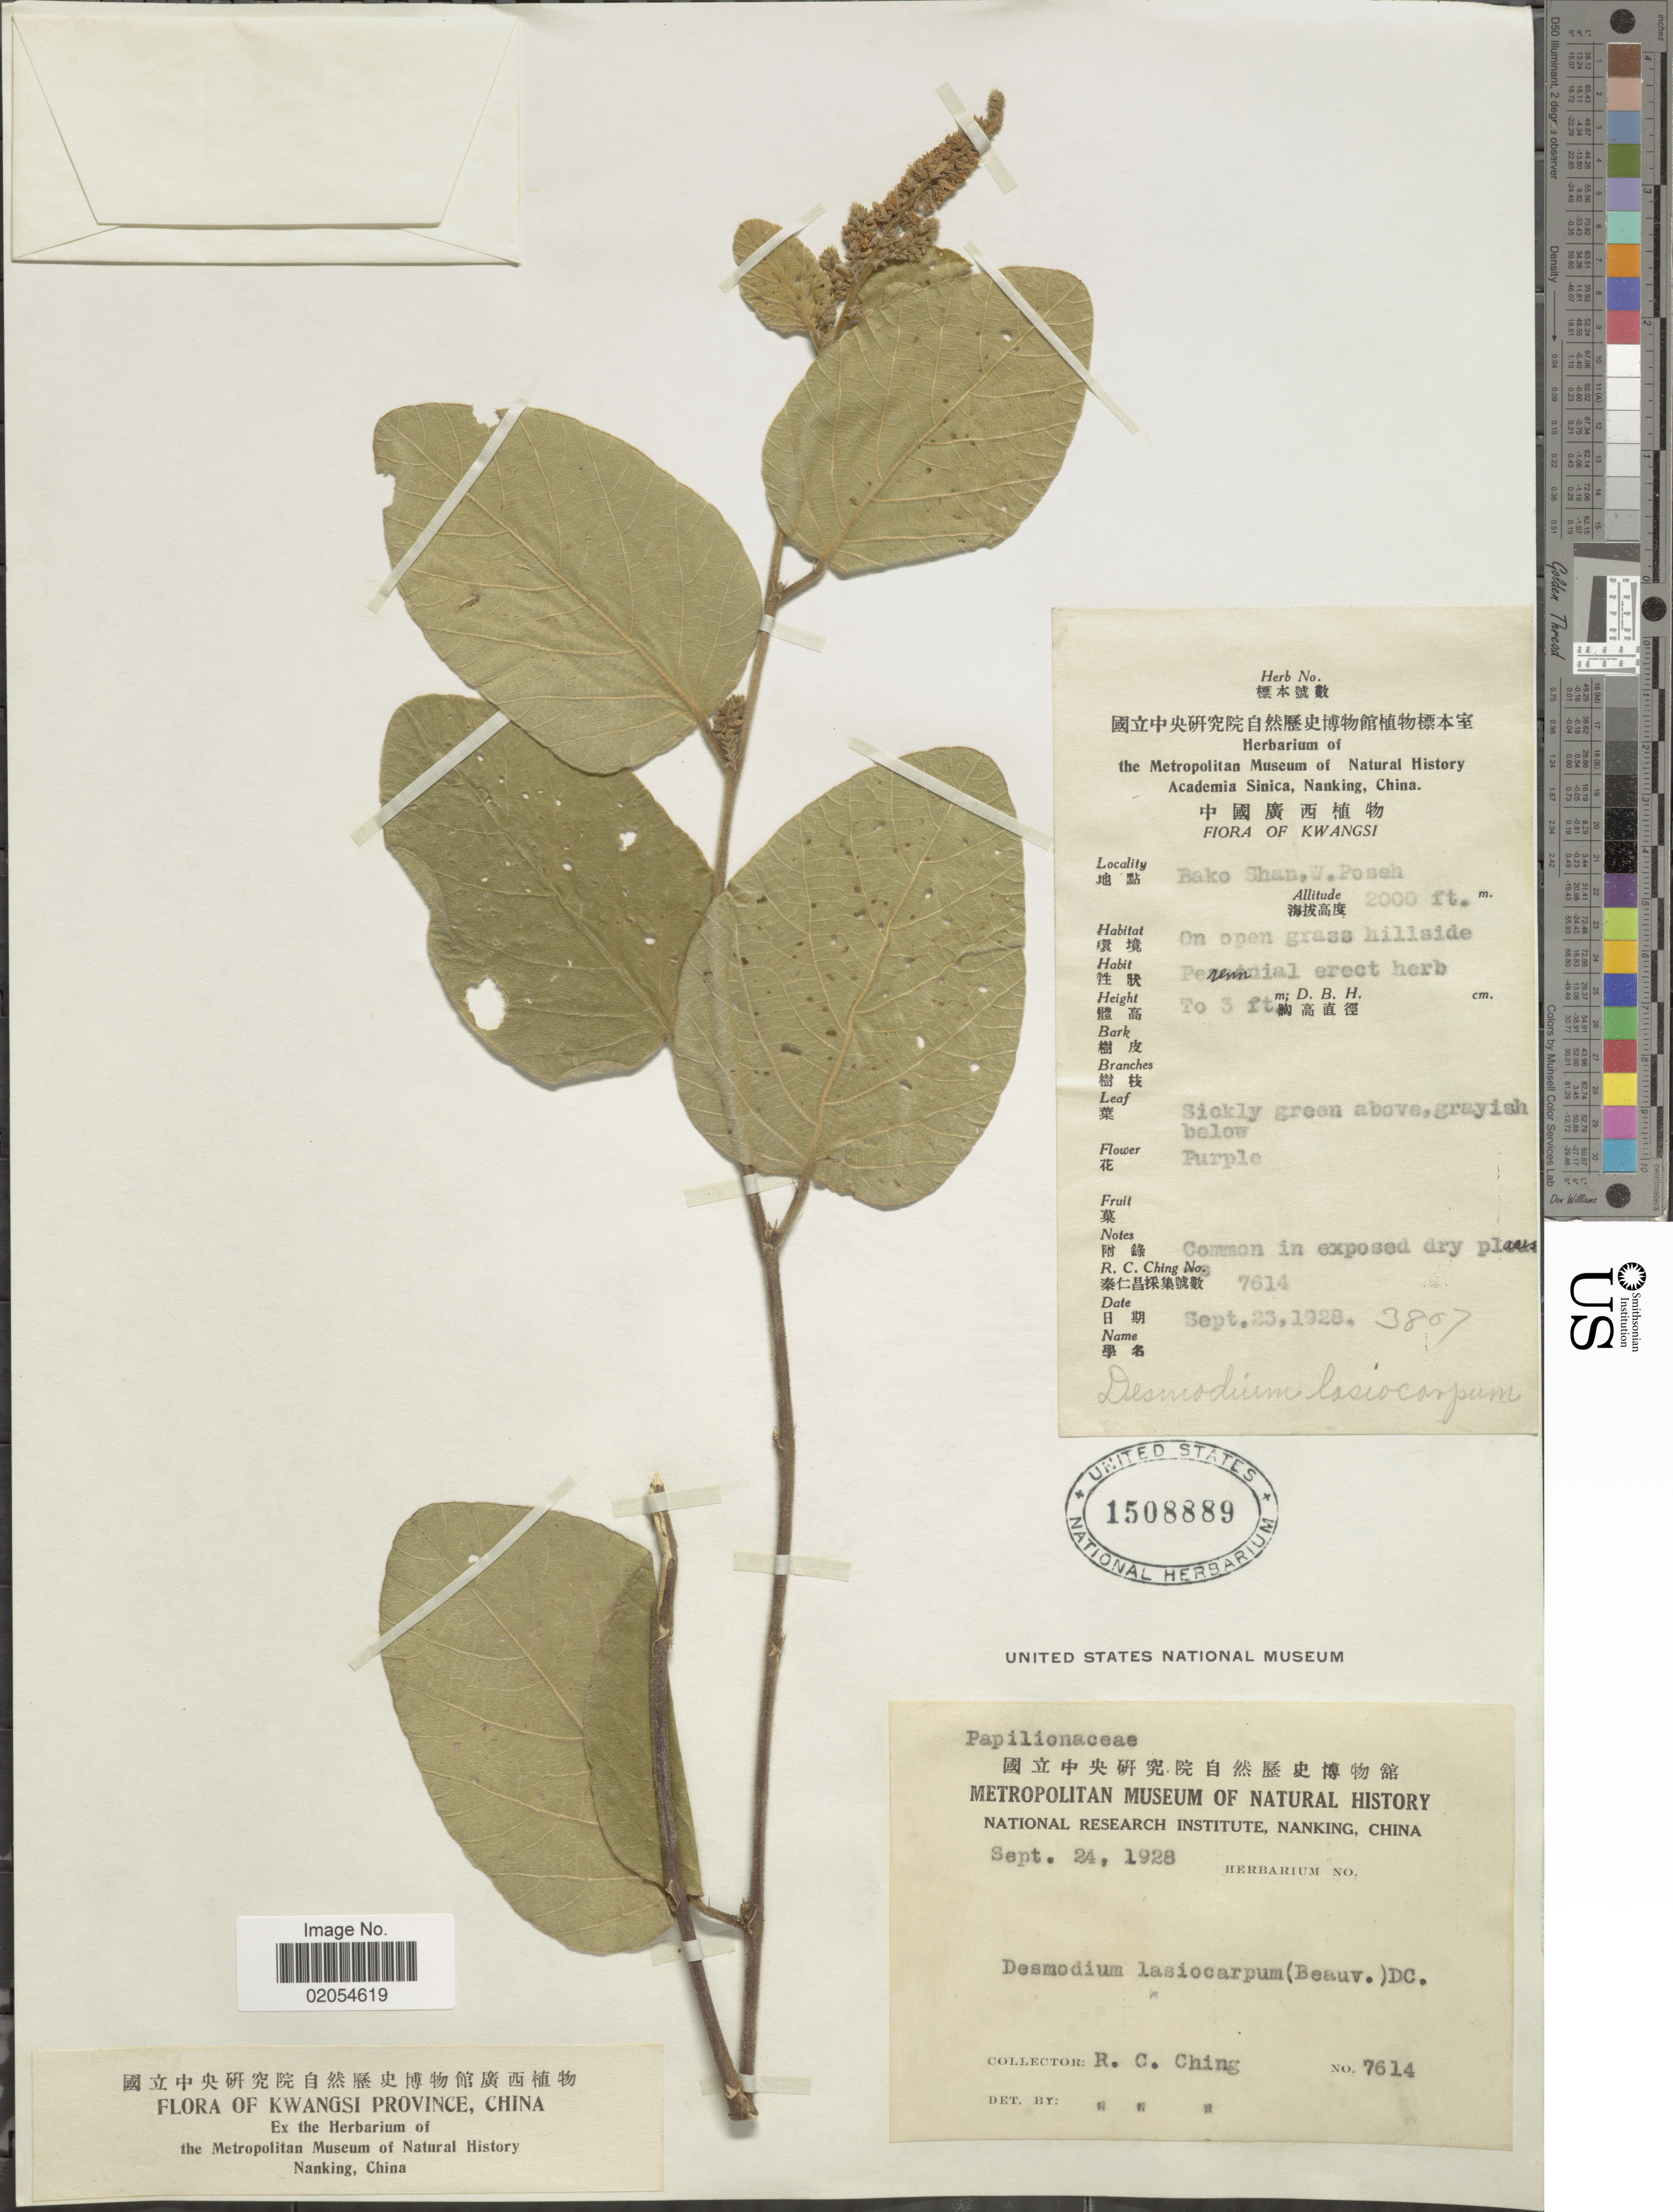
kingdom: Plantae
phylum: Tracheophyta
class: Magnoliopsida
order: Fabales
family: Fabaceae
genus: Polhillides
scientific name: Polhillides velutina subsp. velutina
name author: (Willd.) H. Ohashi & K. Ohashi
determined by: Strong, Mark T., (BOT), Smithsonian Institution - National Museum of Natural History (UNITED STATES)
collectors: R. C. Ching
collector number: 7614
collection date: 1928-09-24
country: China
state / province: Guangxi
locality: Kwangsi Province. Rako Shan, W. Poseh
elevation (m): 610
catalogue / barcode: US 1508889